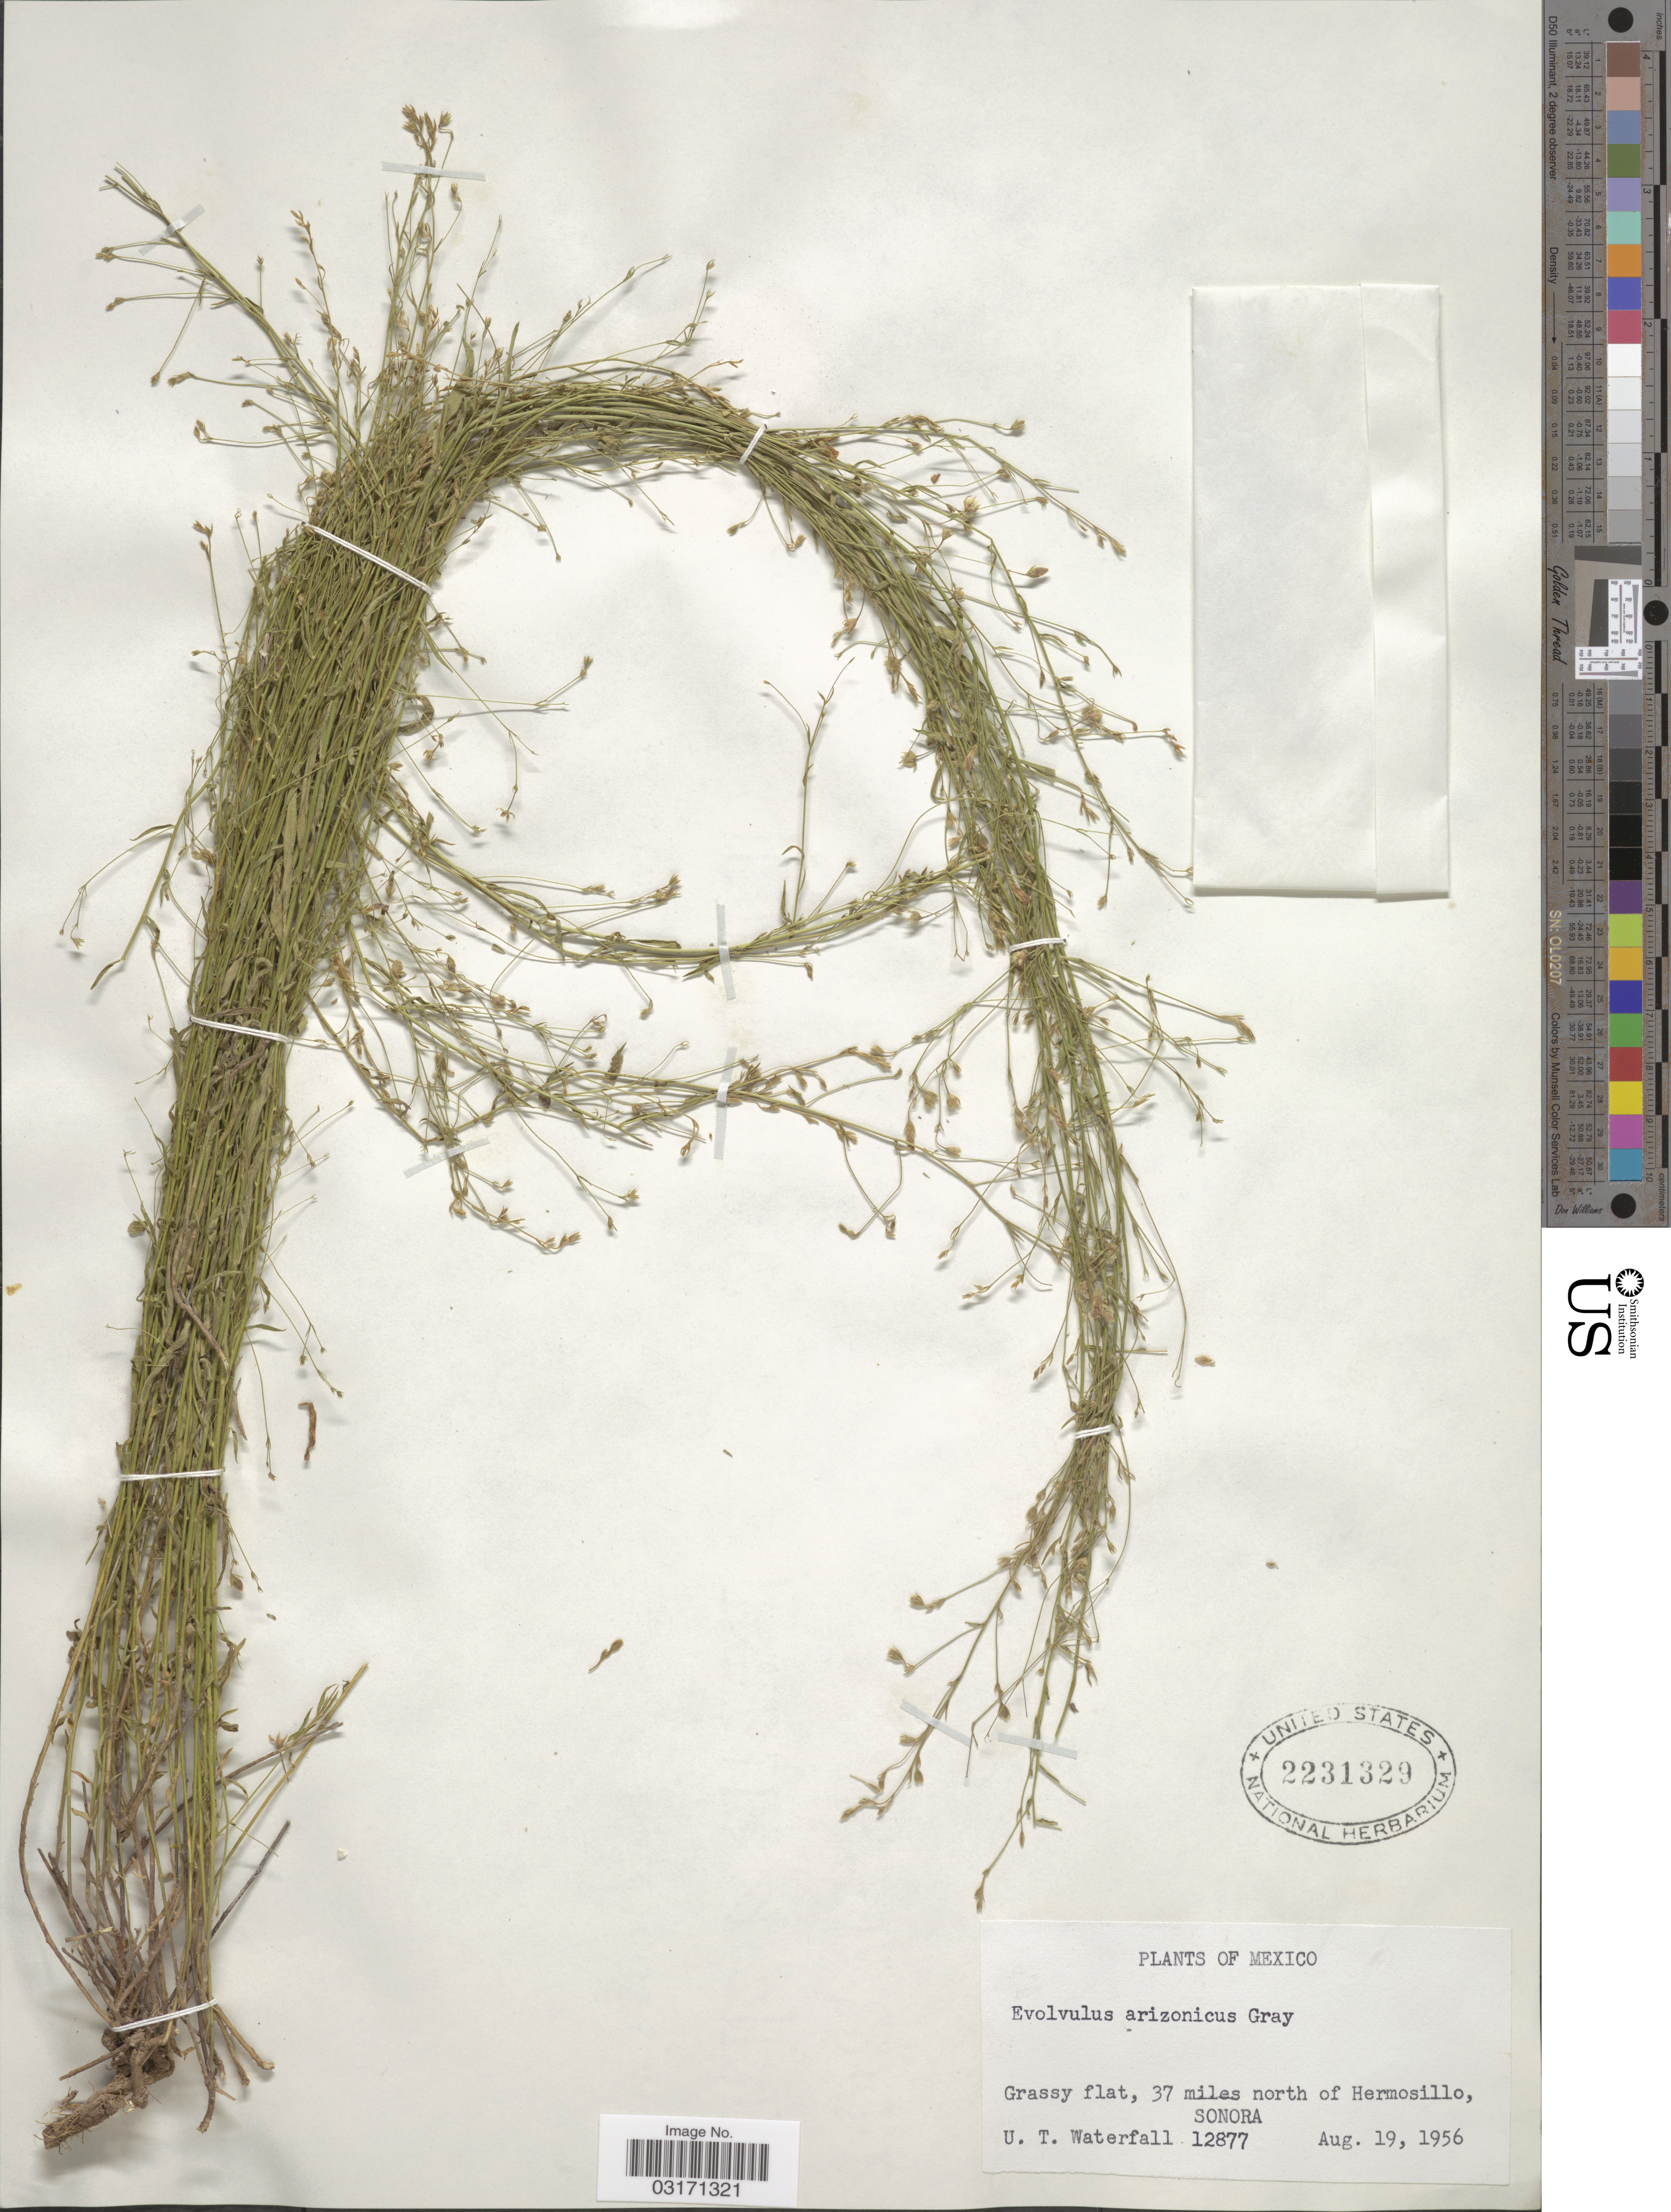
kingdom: Plantae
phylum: Tracheophyta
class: Magnoliopsida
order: Solanales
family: Convolvulaceae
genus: Evolvulus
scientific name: Evolvulus arizonicus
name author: A. Gray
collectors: U. T. Waterfall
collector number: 12877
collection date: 1956-08-19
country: Mexico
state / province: Sonora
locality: Grassy flat, 37 miles north of Hermosillo.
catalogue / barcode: US 2231329